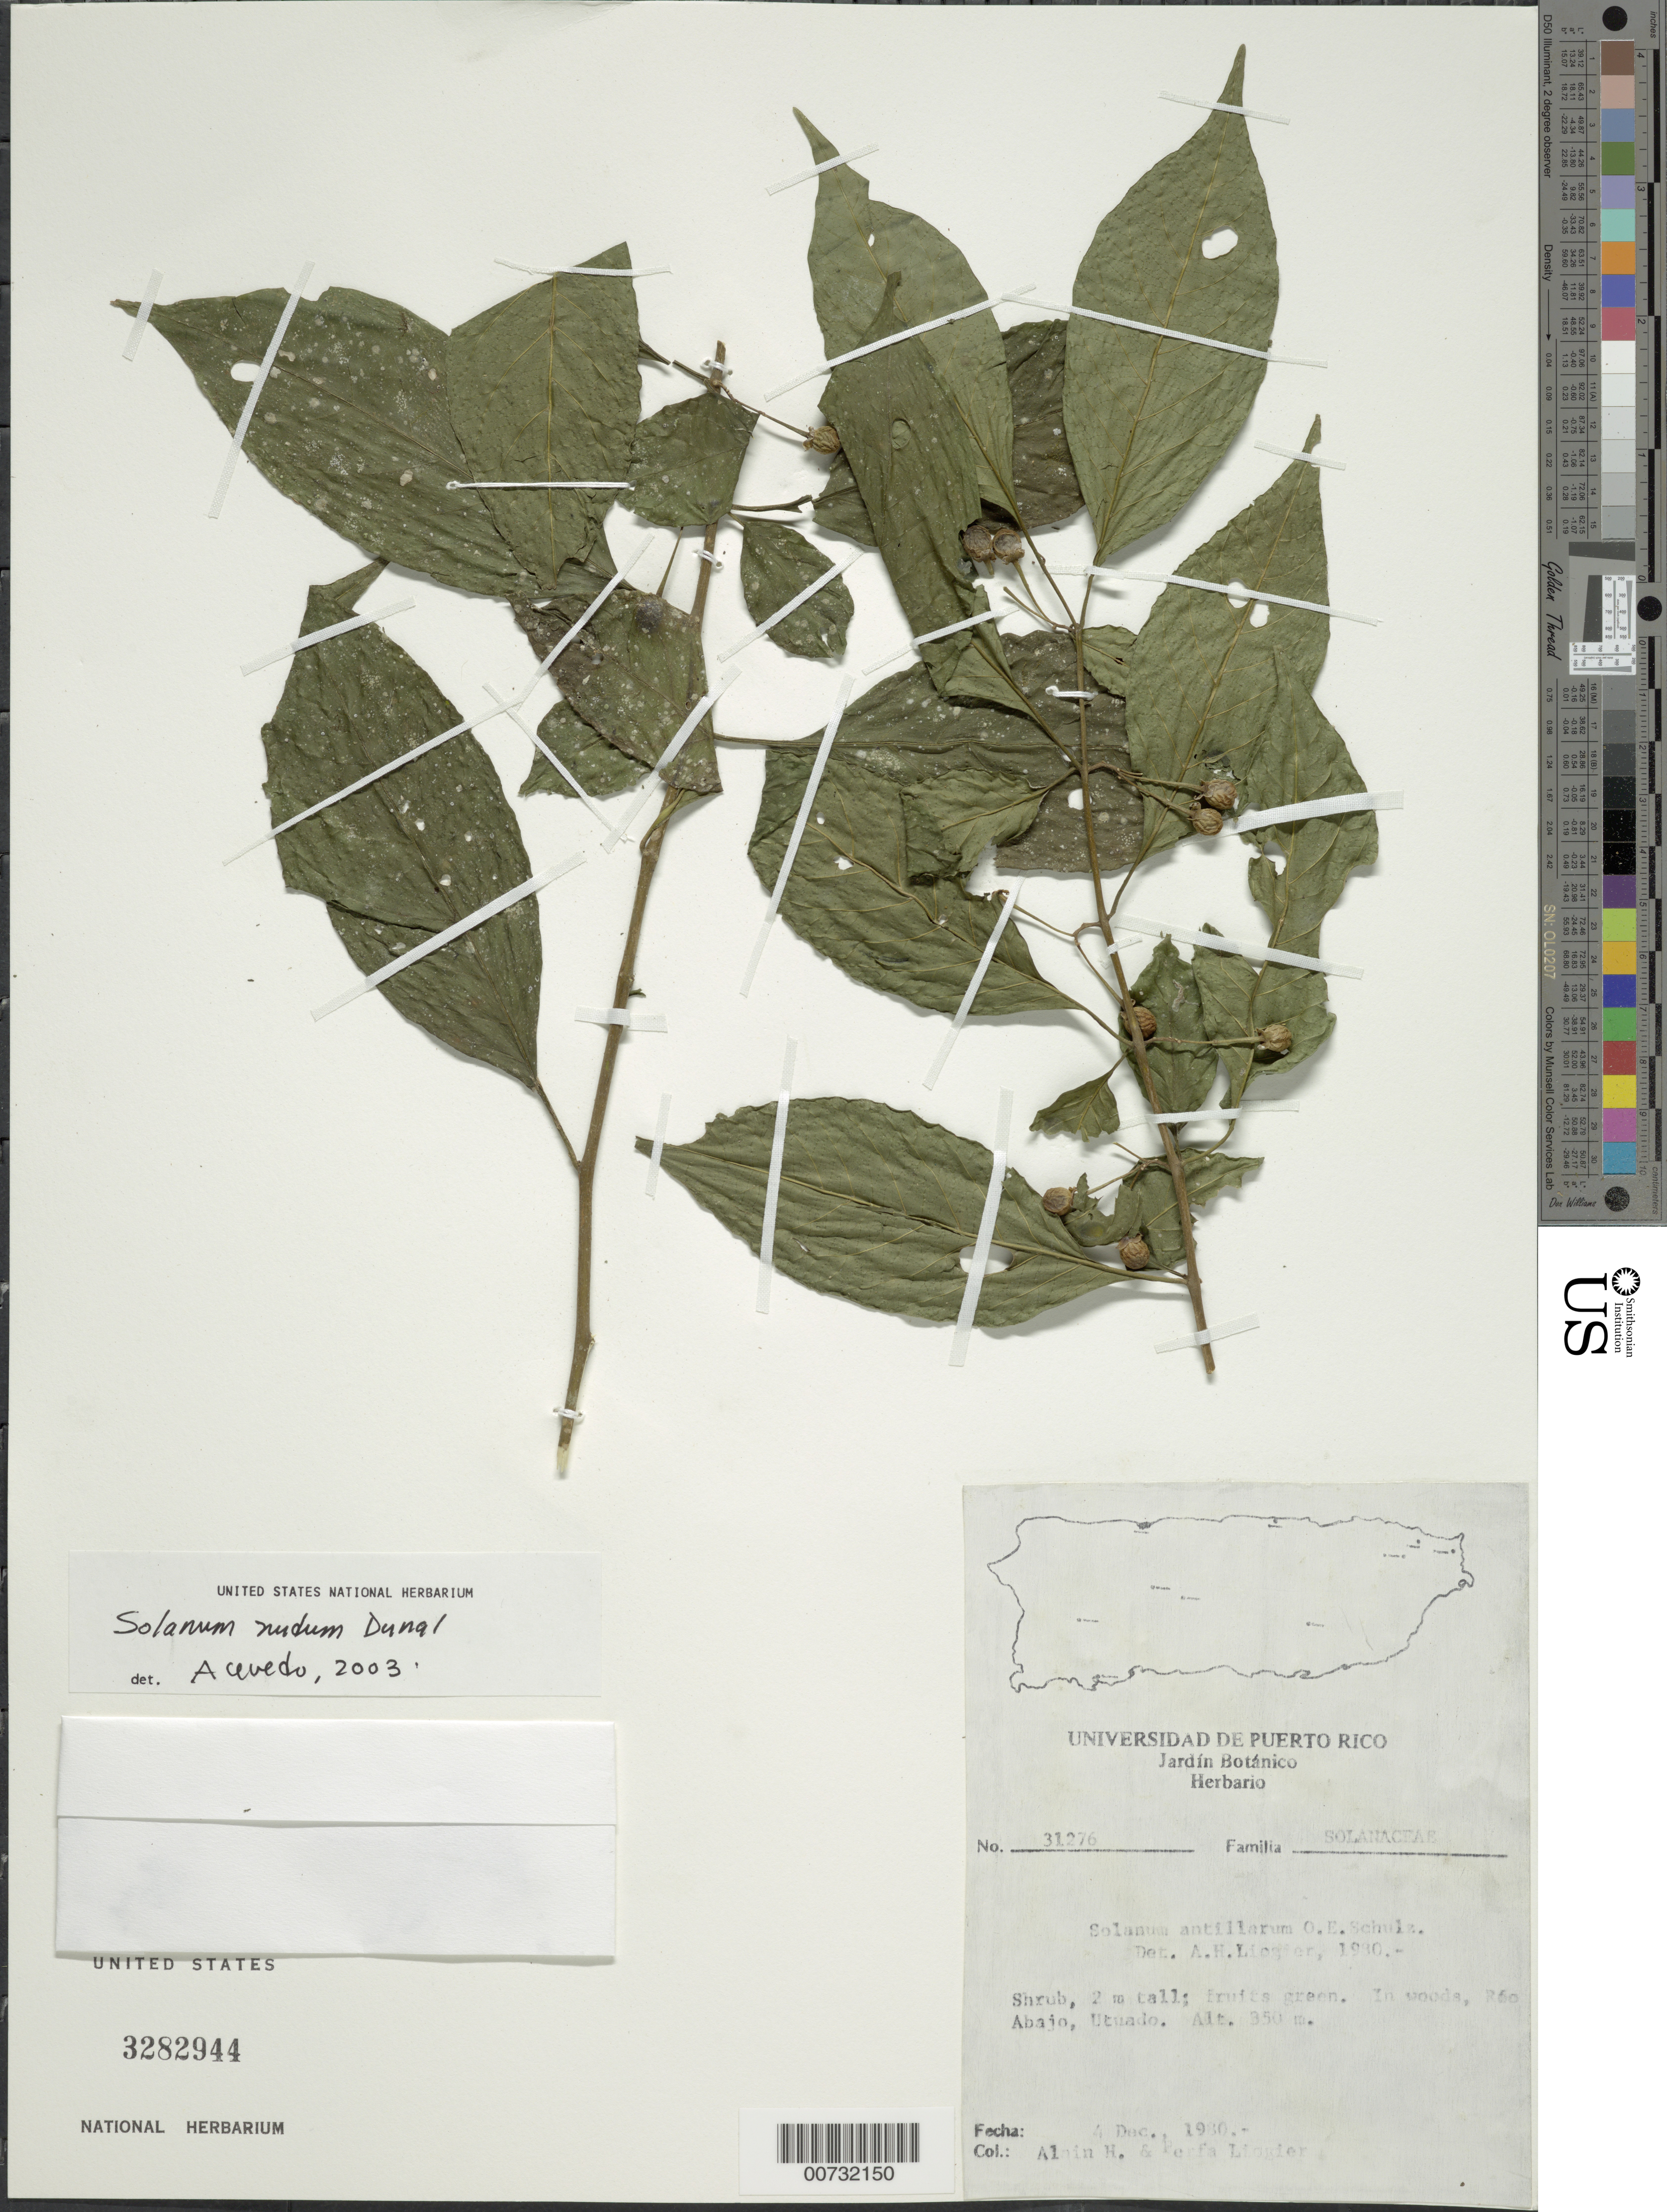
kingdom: Plantae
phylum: Tracheophyta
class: Magnoliopsida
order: Solanales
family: Solanaceae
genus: Solanum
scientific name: Solanum nudum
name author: Dunal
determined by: Acevedo-Rodríguez, P., (BOT), Smithsonian Institution - National Museum of Natural History (UNITED STATES)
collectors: A. H. Liogier & M. P. Liogier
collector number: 31276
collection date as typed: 04 Dec 1980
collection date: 1980-12-04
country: Puerto Rico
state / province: Utuado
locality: Rio Abajo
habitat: In woods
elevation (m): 350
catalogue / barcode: US 3282944